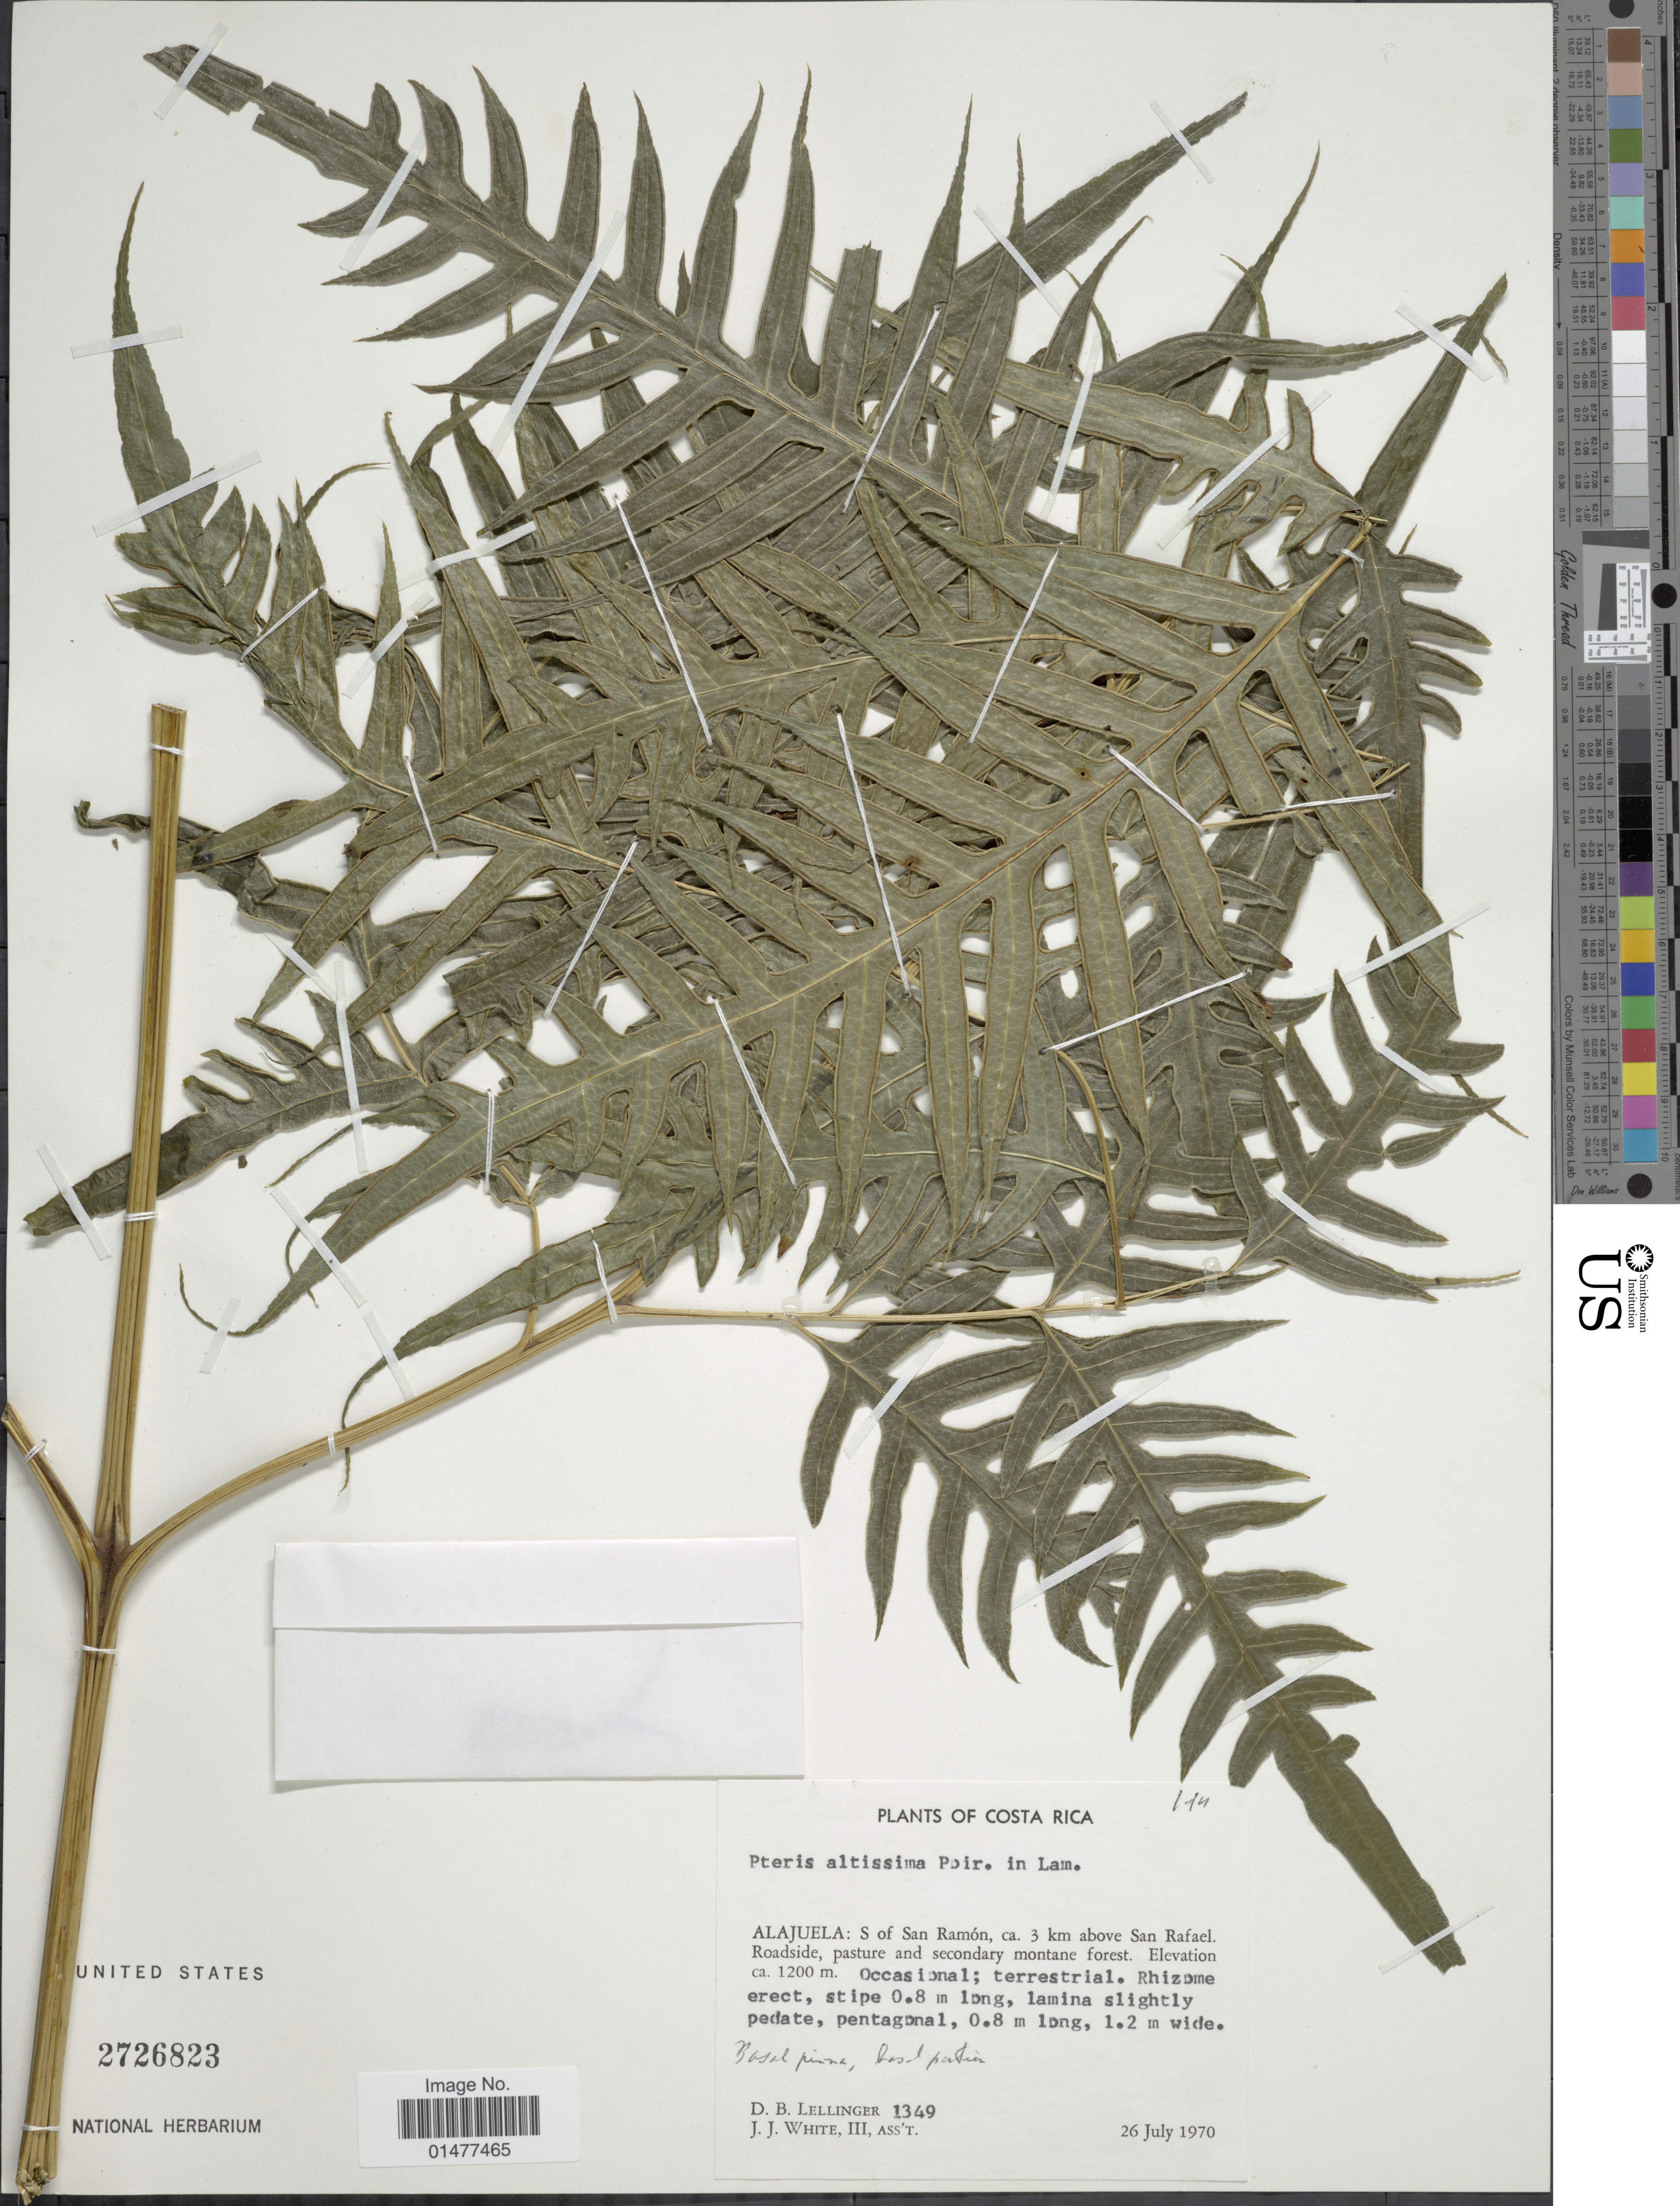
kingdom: Plantae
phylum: Tracheophyta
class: Polypodiopsida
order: Polypodiales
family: Pteridaceae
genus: Pteris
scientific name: Pteris altissima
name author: Poir.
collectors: D. B. Lellinger, J. J. White III & et al.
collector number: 1349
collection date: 1970-07-26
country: Costa Rica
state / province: Alajuela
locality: S of San Ramón, ca. 3 km above San Rafael. Roadside.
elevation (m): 1200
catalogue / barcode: US 2726823